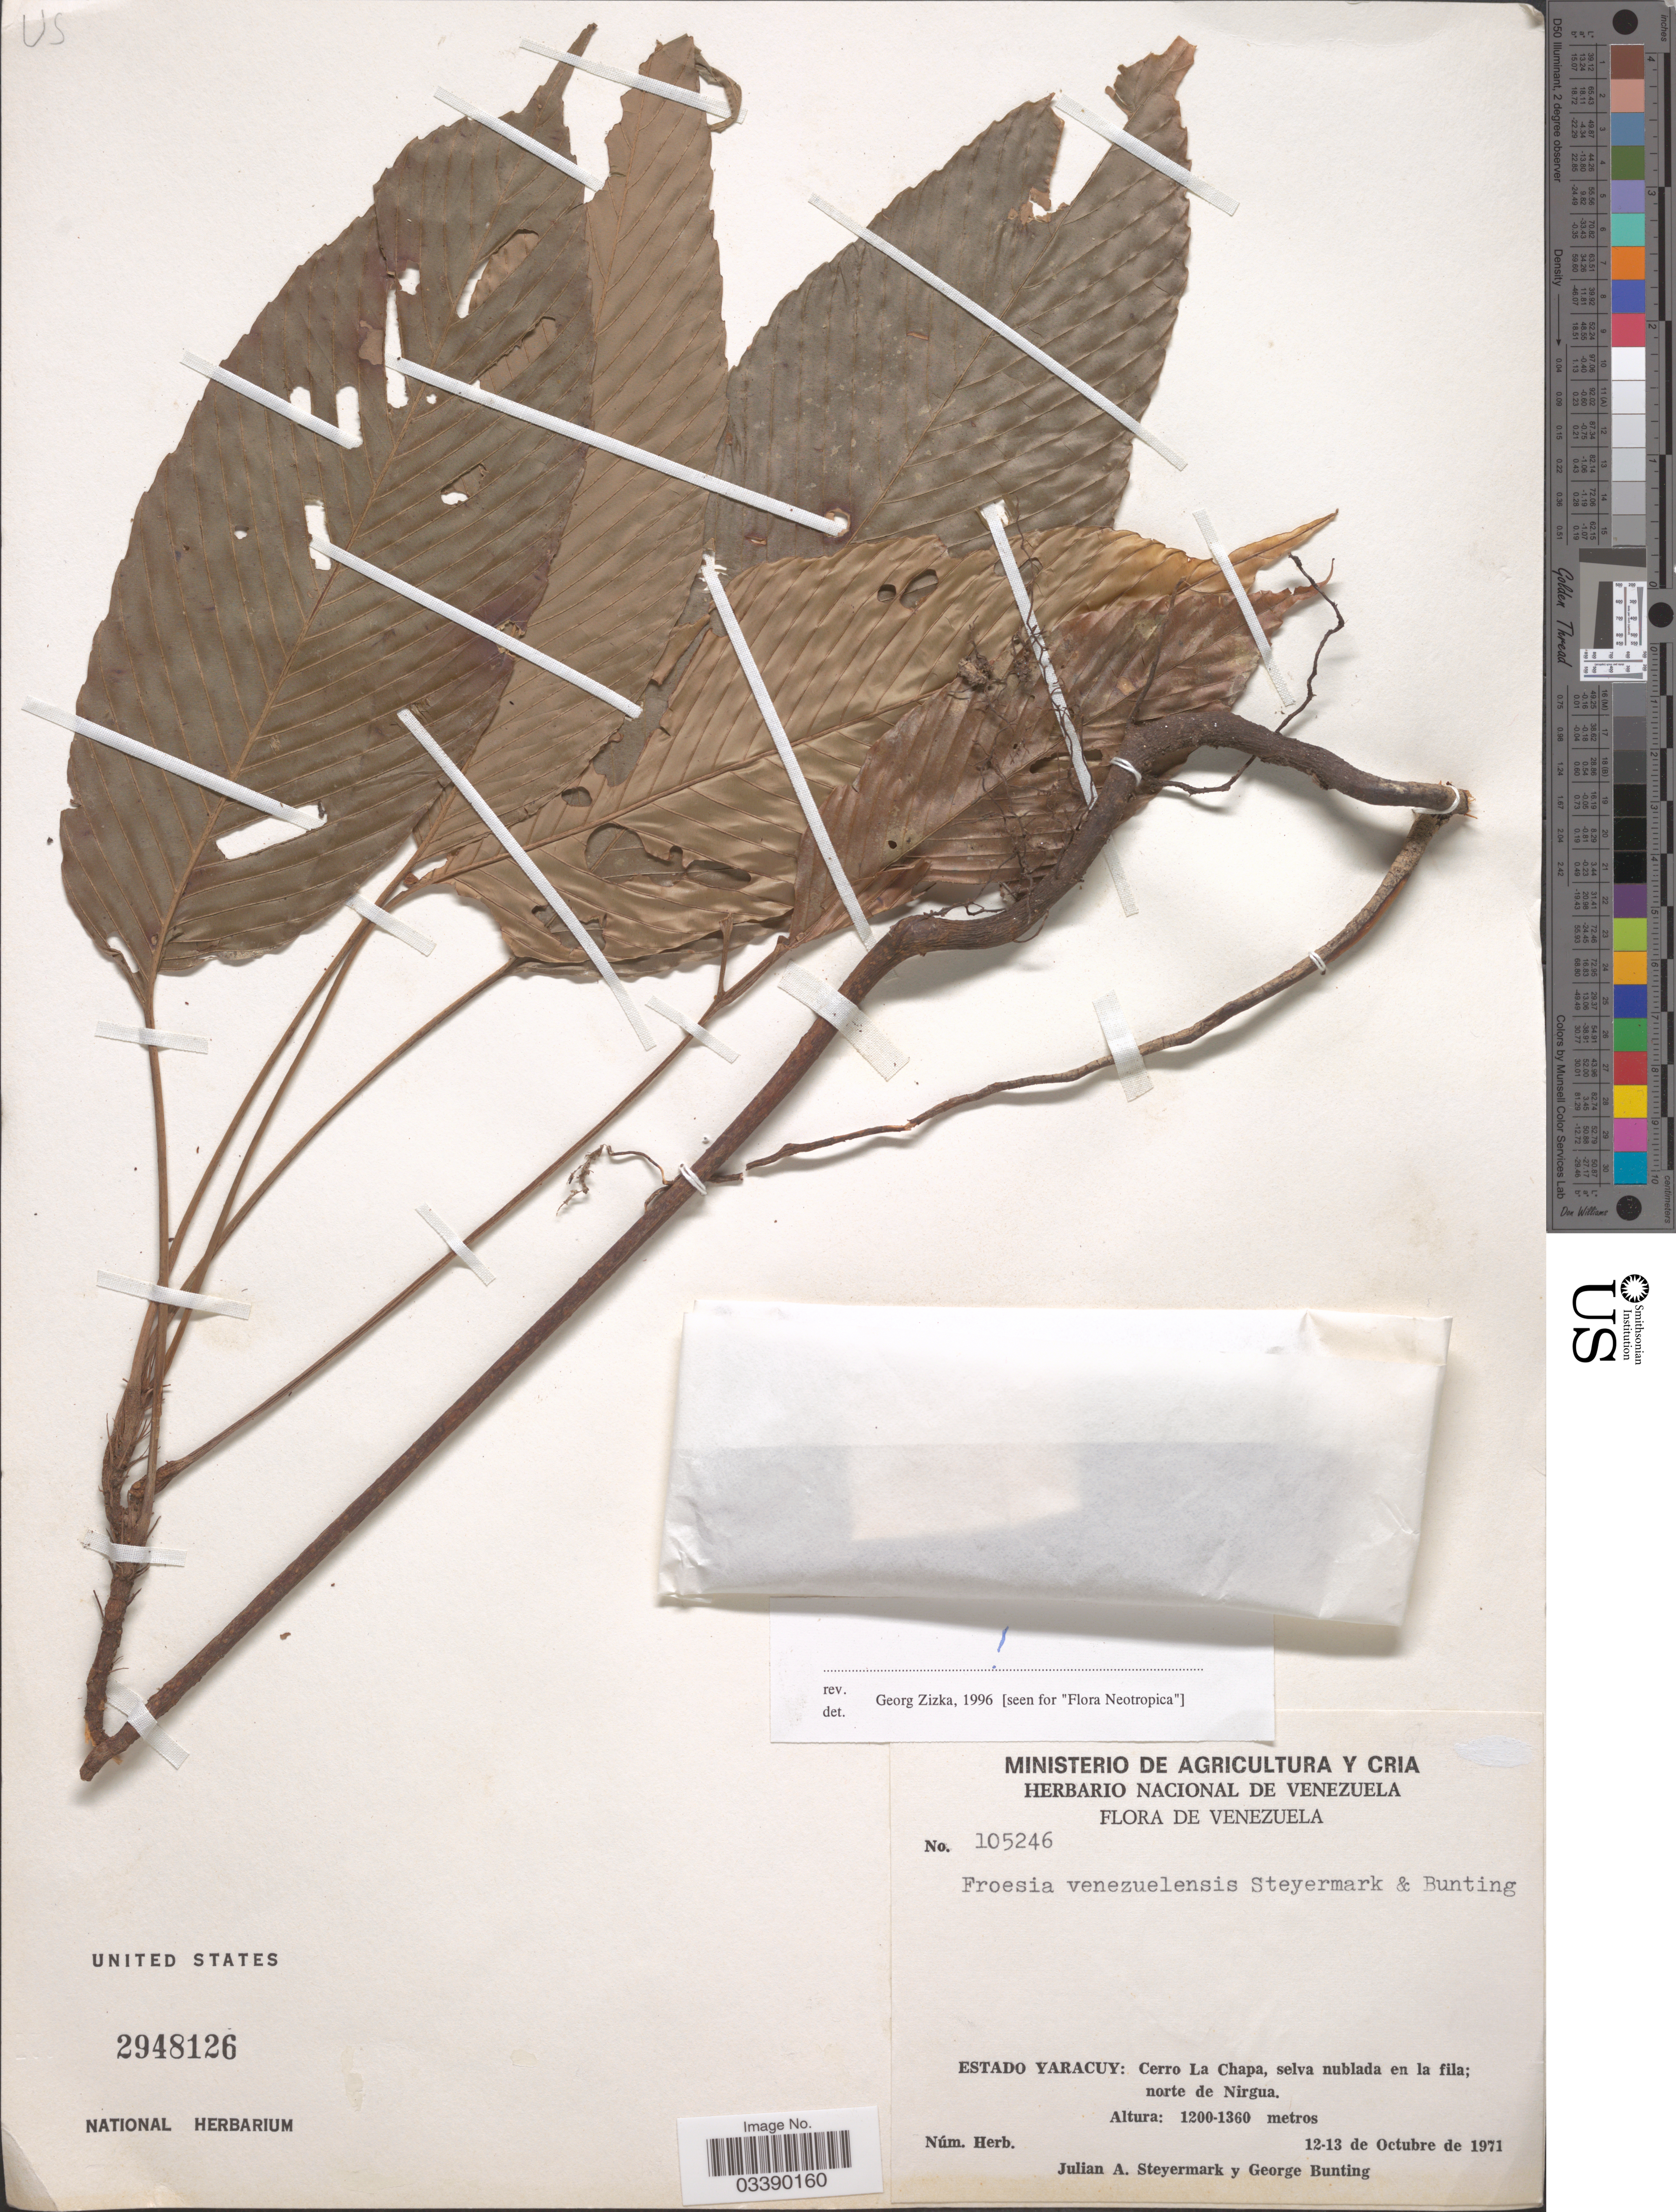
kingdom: Plantae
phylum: Tracheophyta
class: Magnoliopsida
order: Malpighiales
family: Quiinaceae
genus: Froesia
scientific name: Froesia venezuelensis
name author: Steyerm. & G.S. Bunting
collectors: J. Steyermark & G. S. Bunting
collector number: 105246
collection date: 1971-10-12/1971-10-13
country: Venezuela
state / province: Yaracuy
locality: Cerro La Chapa, selva nublada en la fila: norte de Nirgua.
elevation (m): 1200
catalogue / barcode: US 2948126